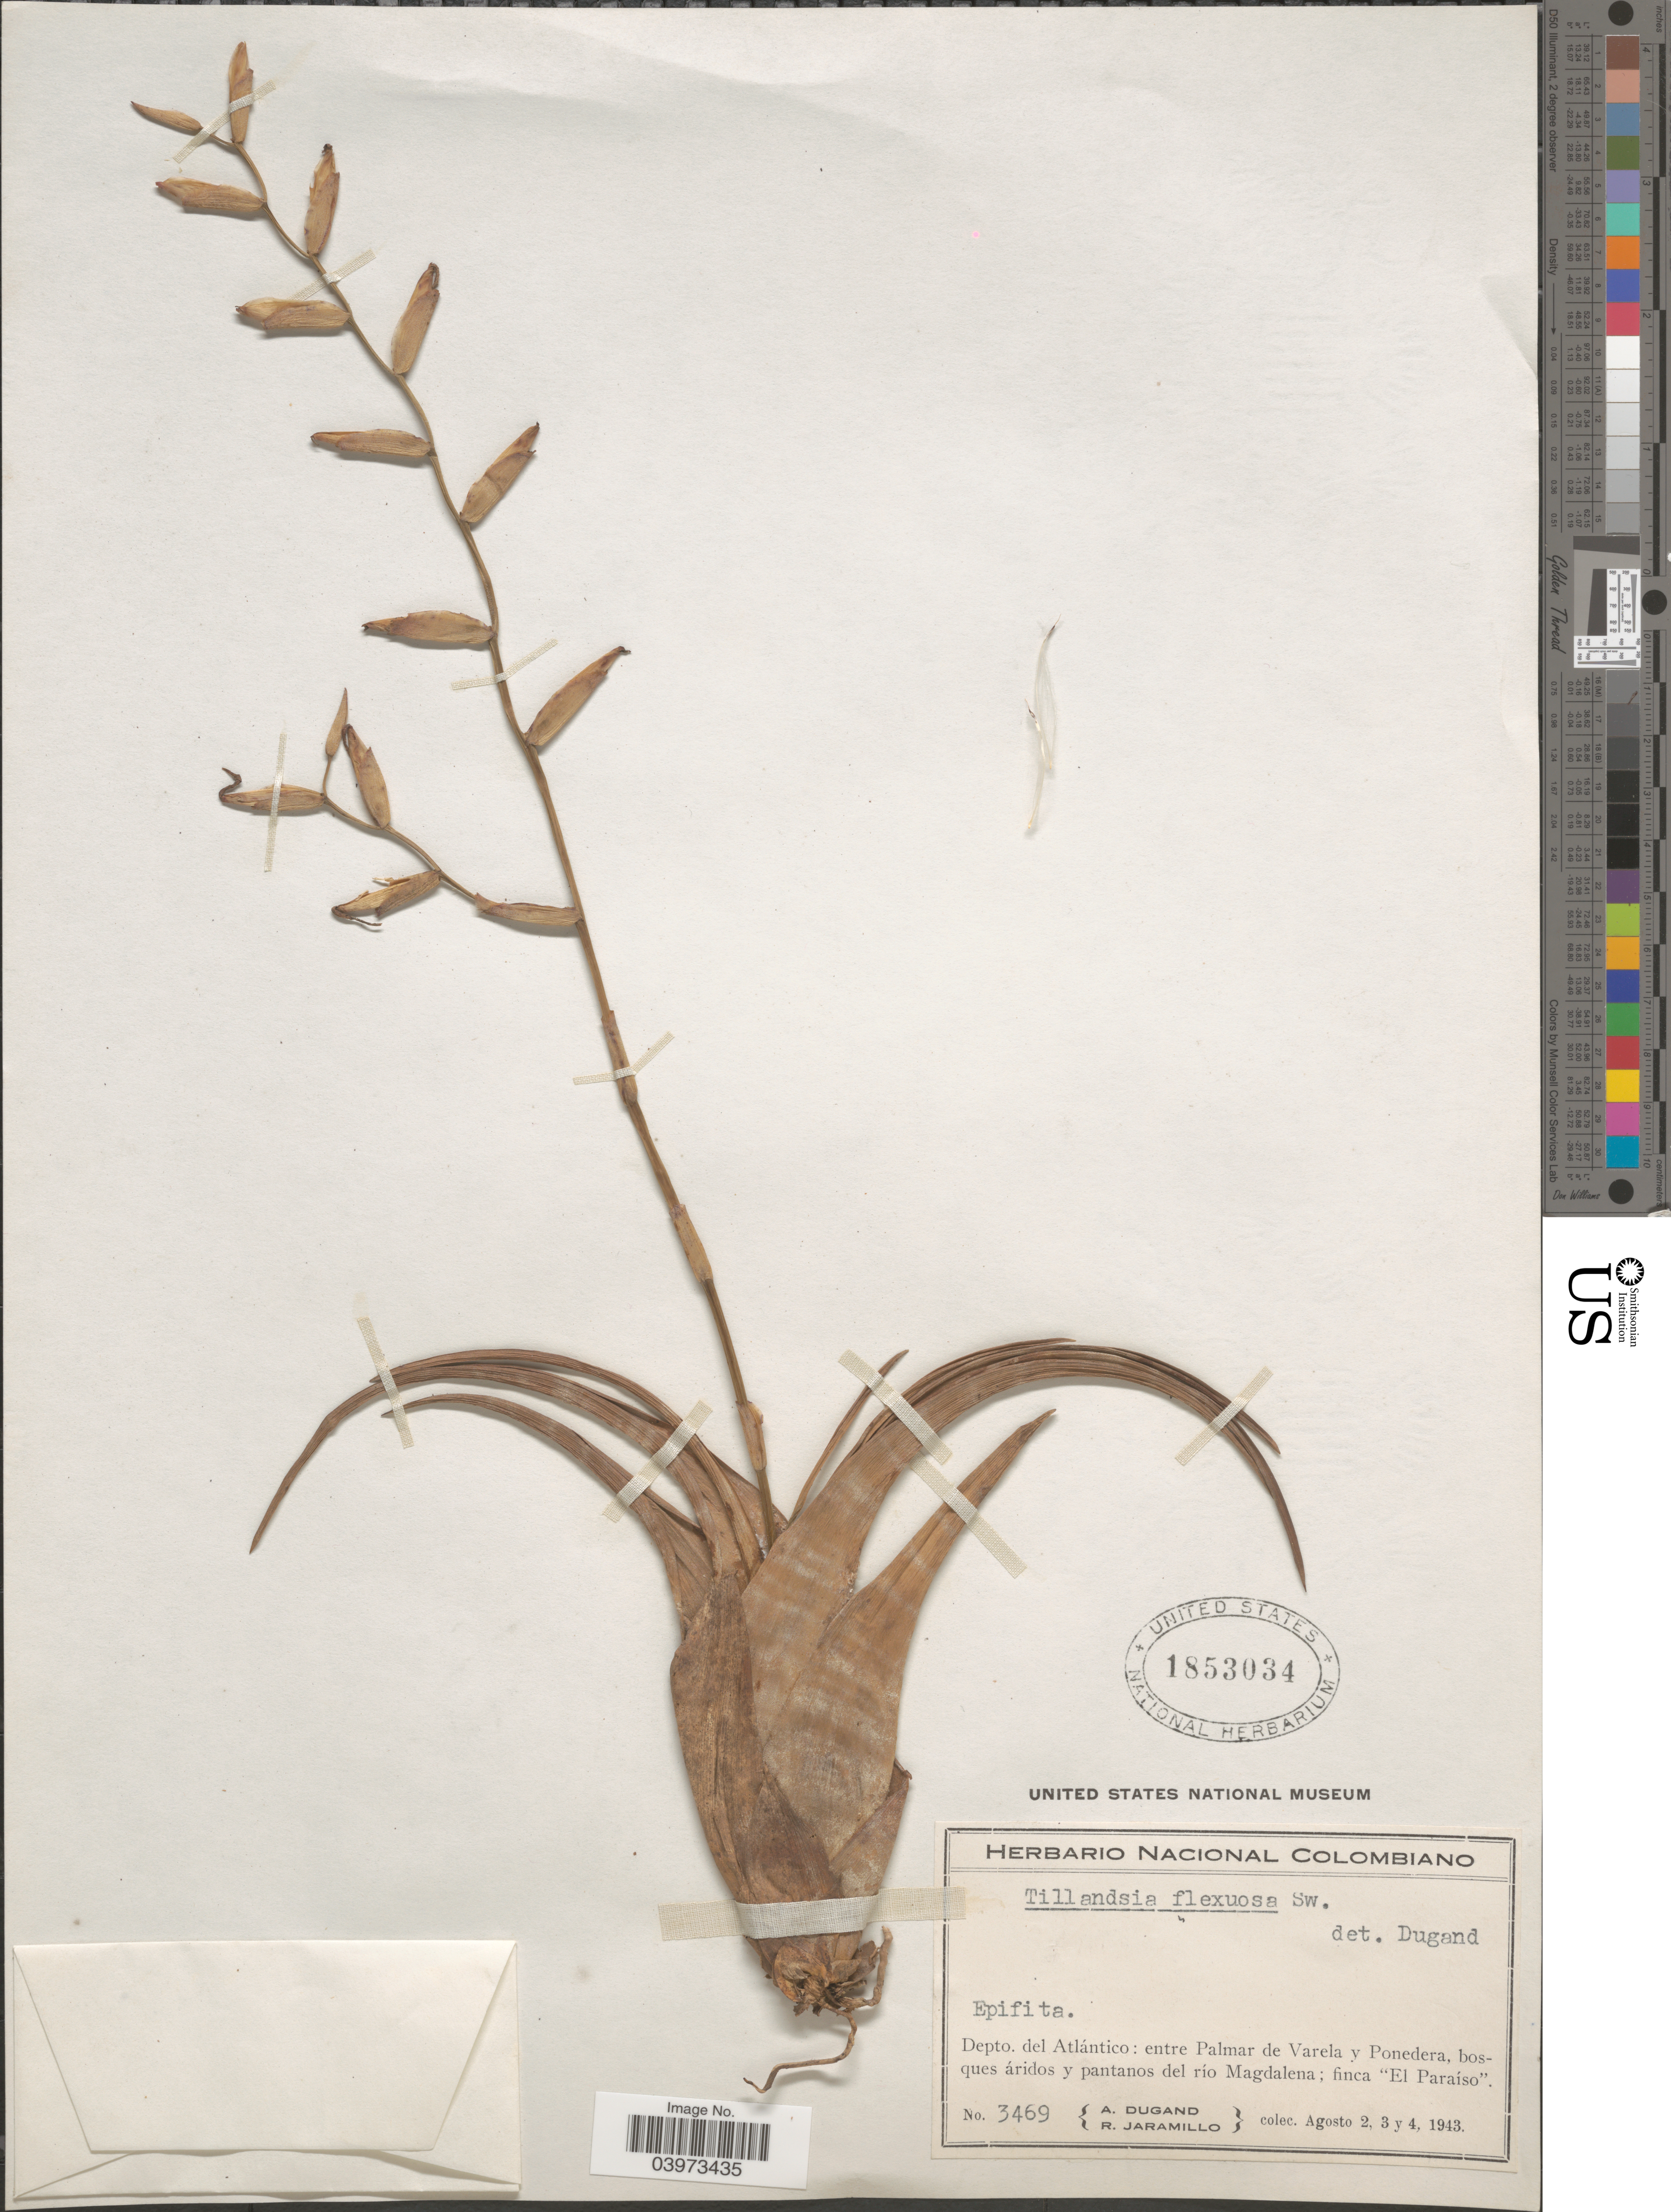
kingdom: Plantae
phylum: Tracheophyta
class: Liliopsida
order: Poales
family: Bromeliaceae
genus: Tillandsia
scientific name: Tillandsia flexuosa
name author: Sw.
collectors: A. Dugand & R. Jaramillo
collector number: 3469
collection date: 1943-08-02/1943-08-04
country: Colombia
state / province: Atlántico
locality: Depto. del Atlántico: entre Palmar de Varela y Ponedera, bosques áridos y pantanos del río Magdalena; finca "El Paraíso".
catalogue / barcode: US 1853034